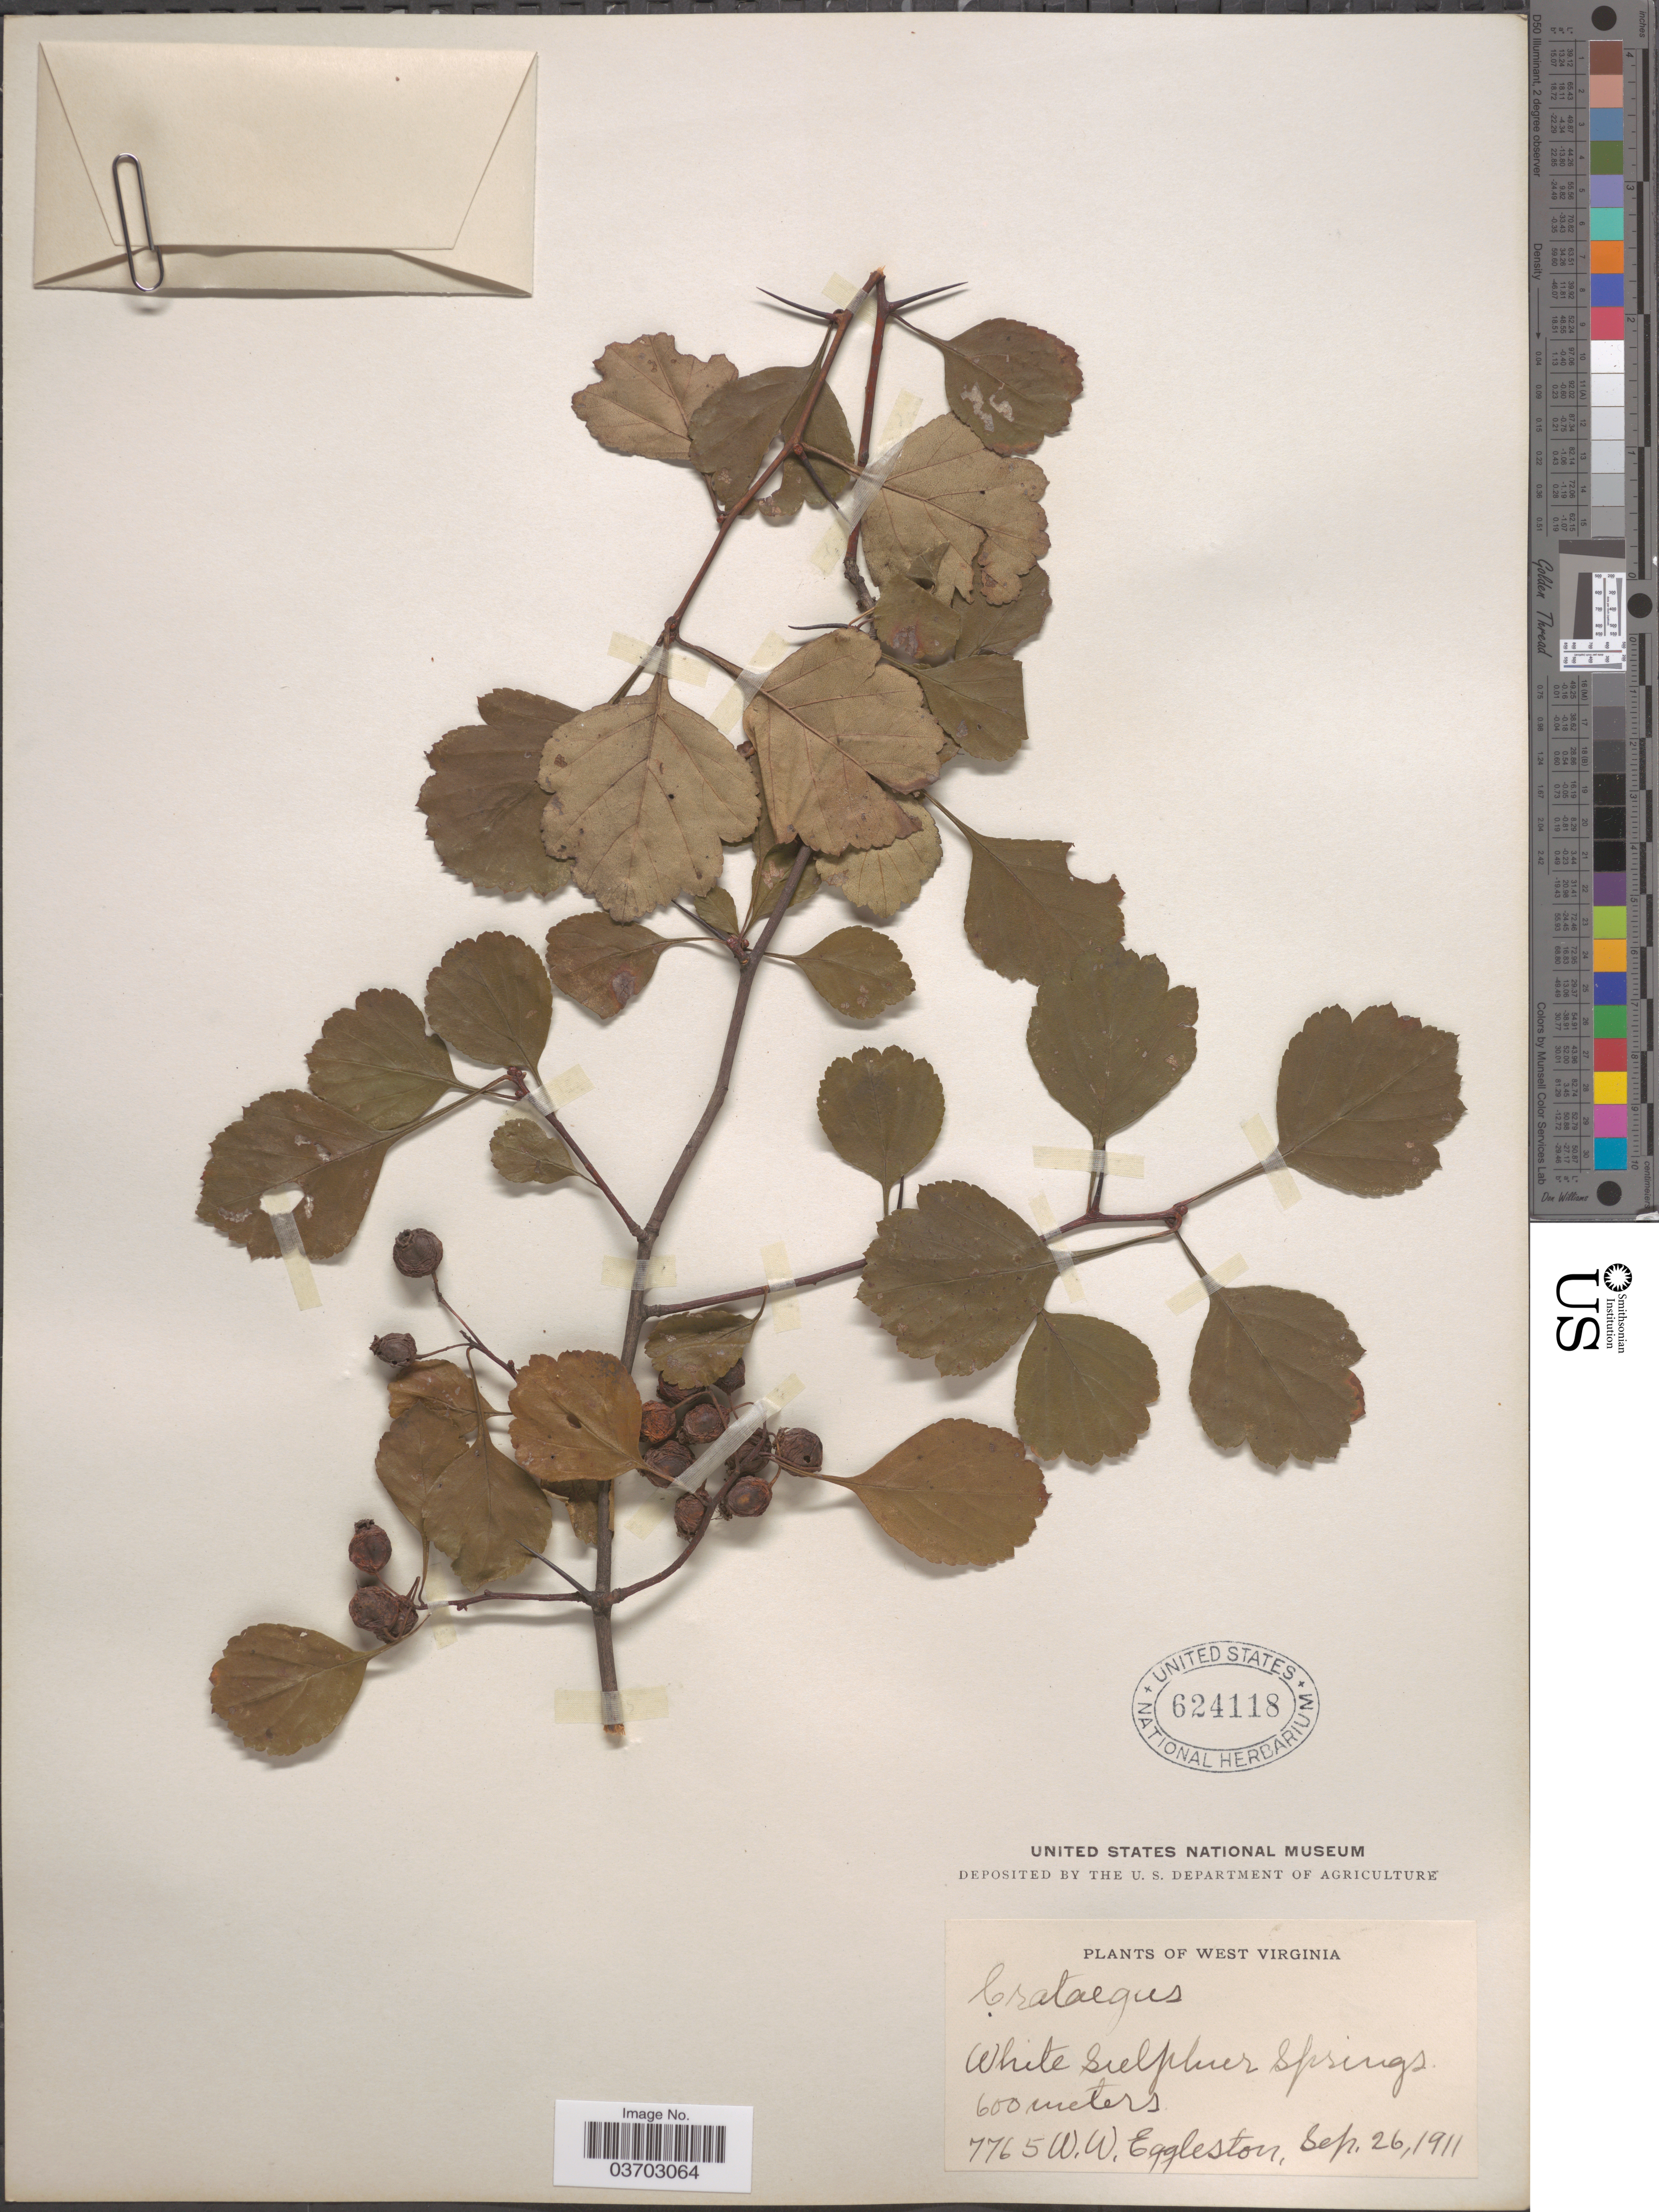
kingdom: Plantae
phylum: Tracheophyta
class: Magnoliopsida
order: Rosales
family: Rosaceae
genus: Crataegus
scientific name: Crataegus sp.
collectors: W. W. Eggleston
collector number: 7765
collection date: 1911-09-26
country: United States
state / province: West Virginia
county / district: Greenbrier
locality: White Sulphur Springs.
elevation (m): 600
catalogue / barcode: US 624118